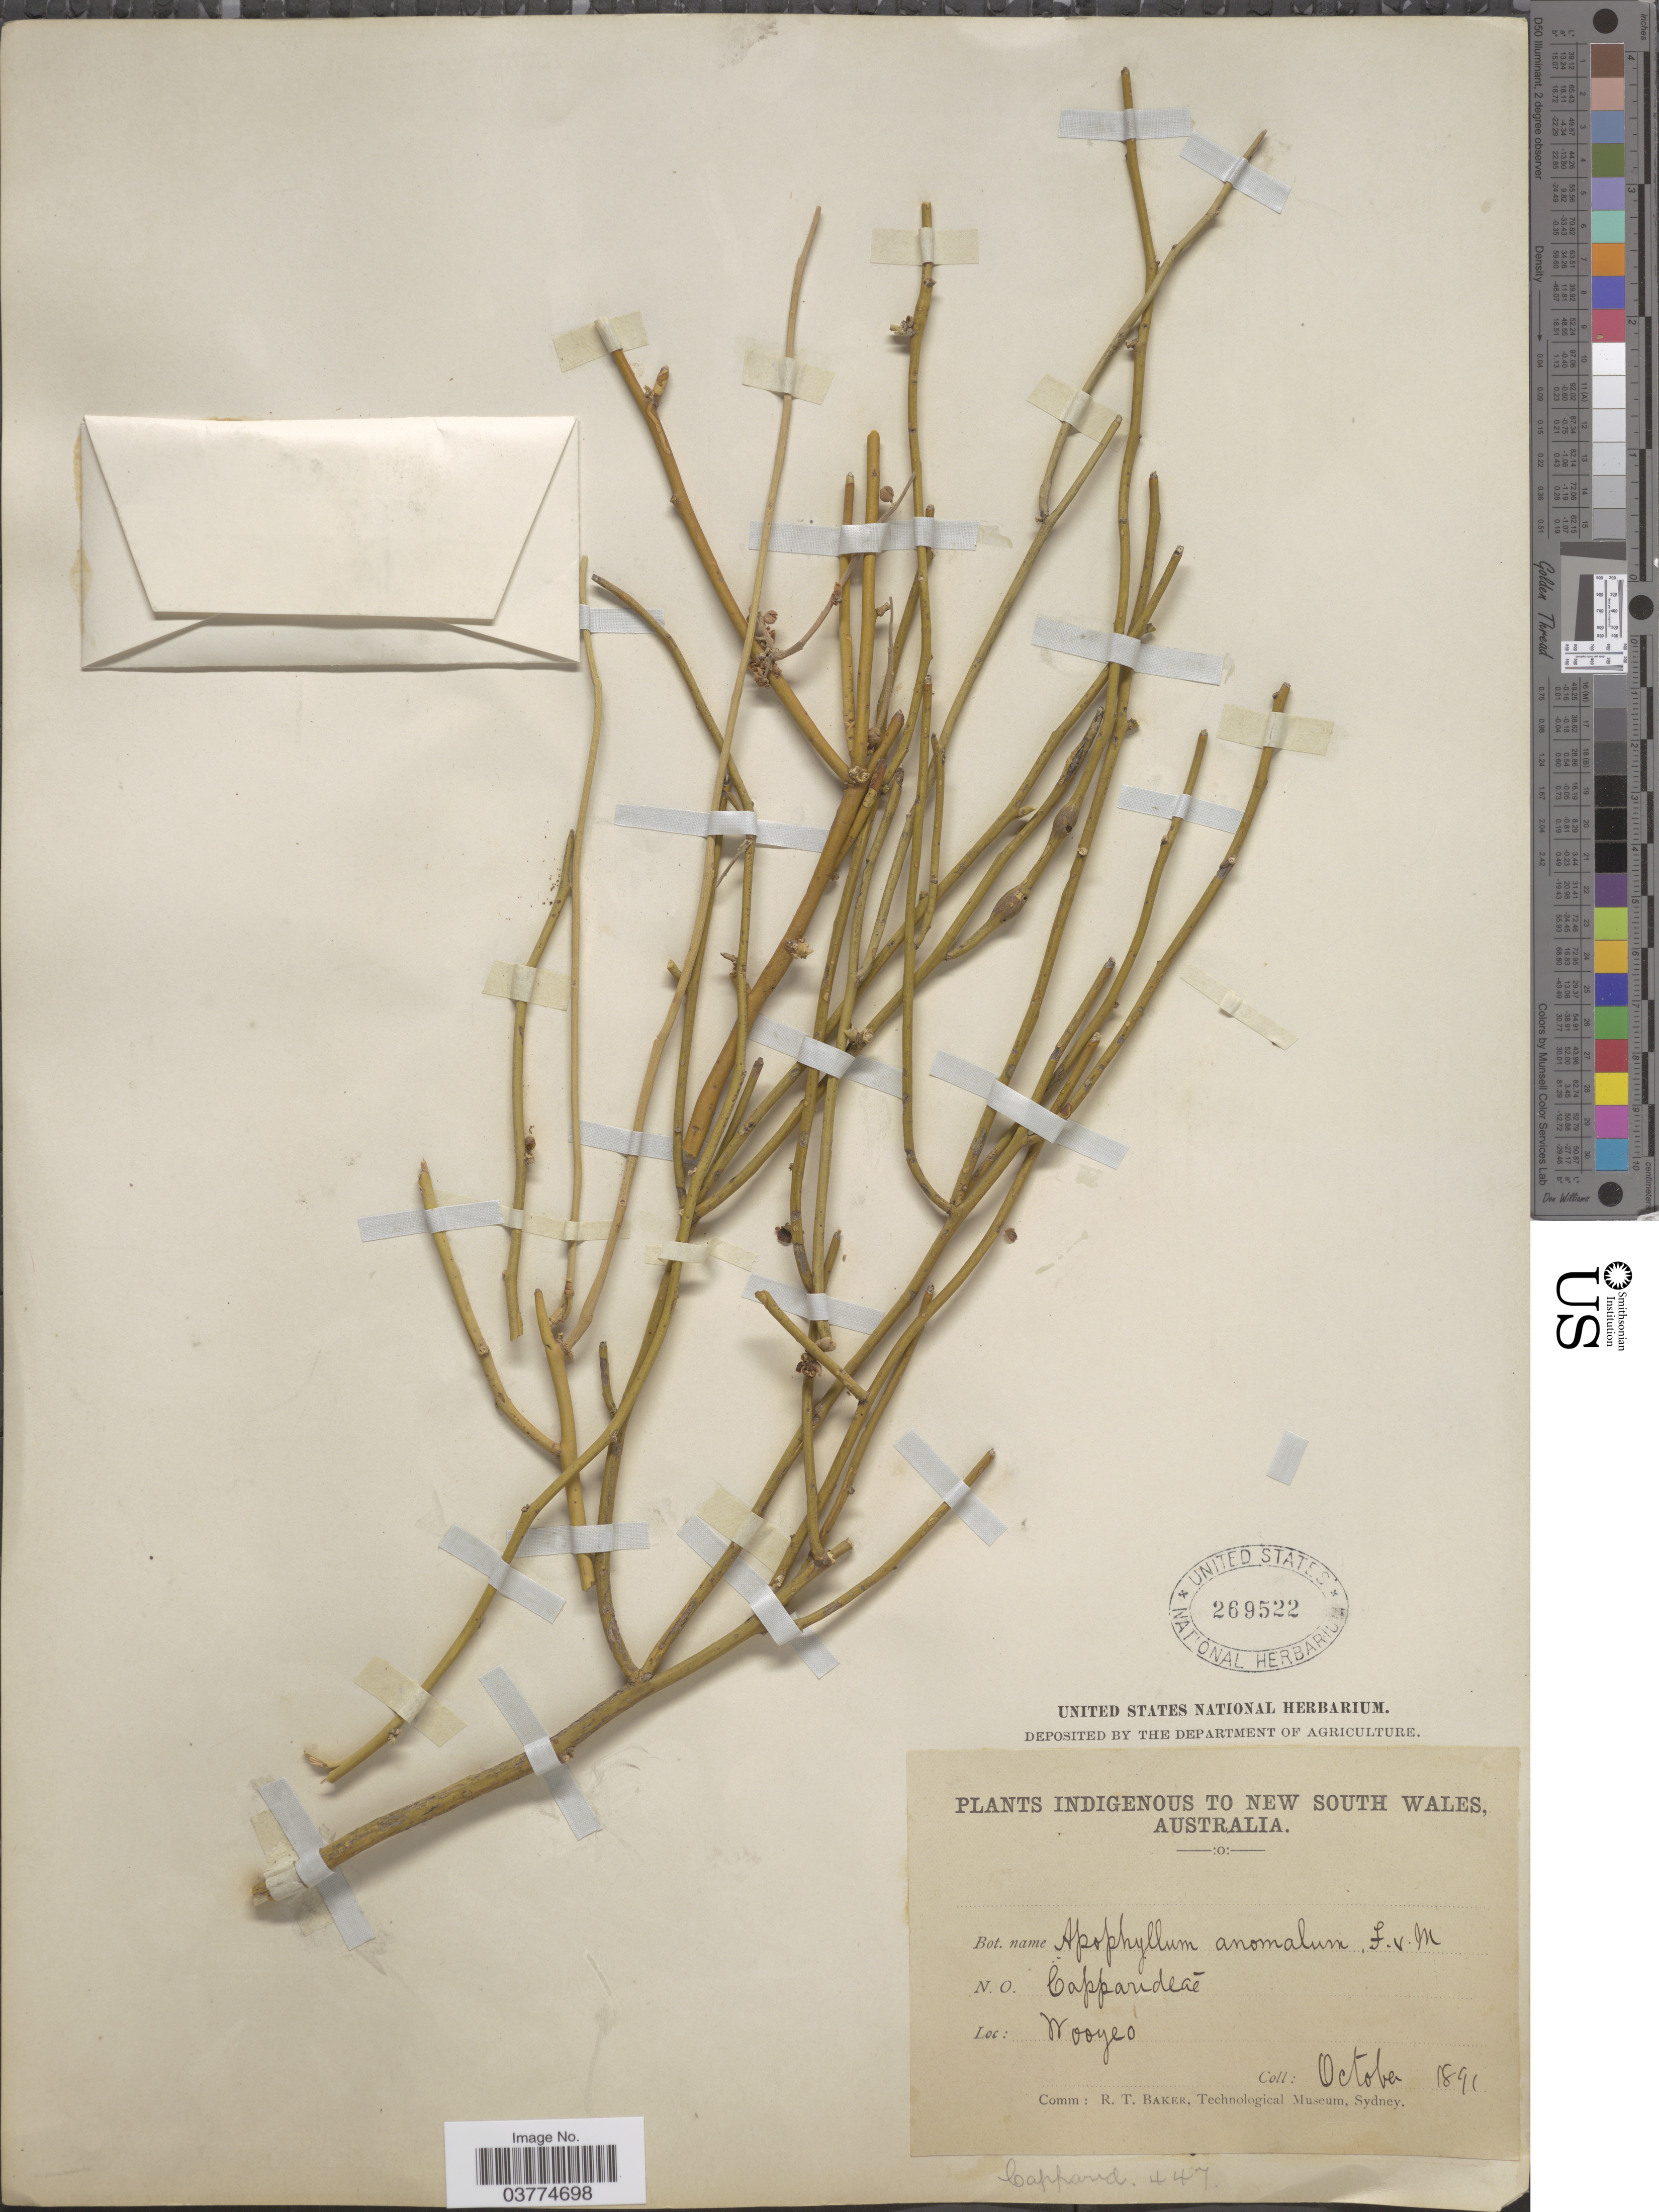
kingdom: Plantae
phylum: Tracheophyta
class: Magnoliopsida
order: Brassicales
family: Capparaceae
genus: Apophyllum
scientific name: Apophyllum anomalum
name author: F. Muell.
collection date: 1891-10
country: Australia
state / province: New South Wales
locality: Wooyeo.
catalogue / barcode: US 269522